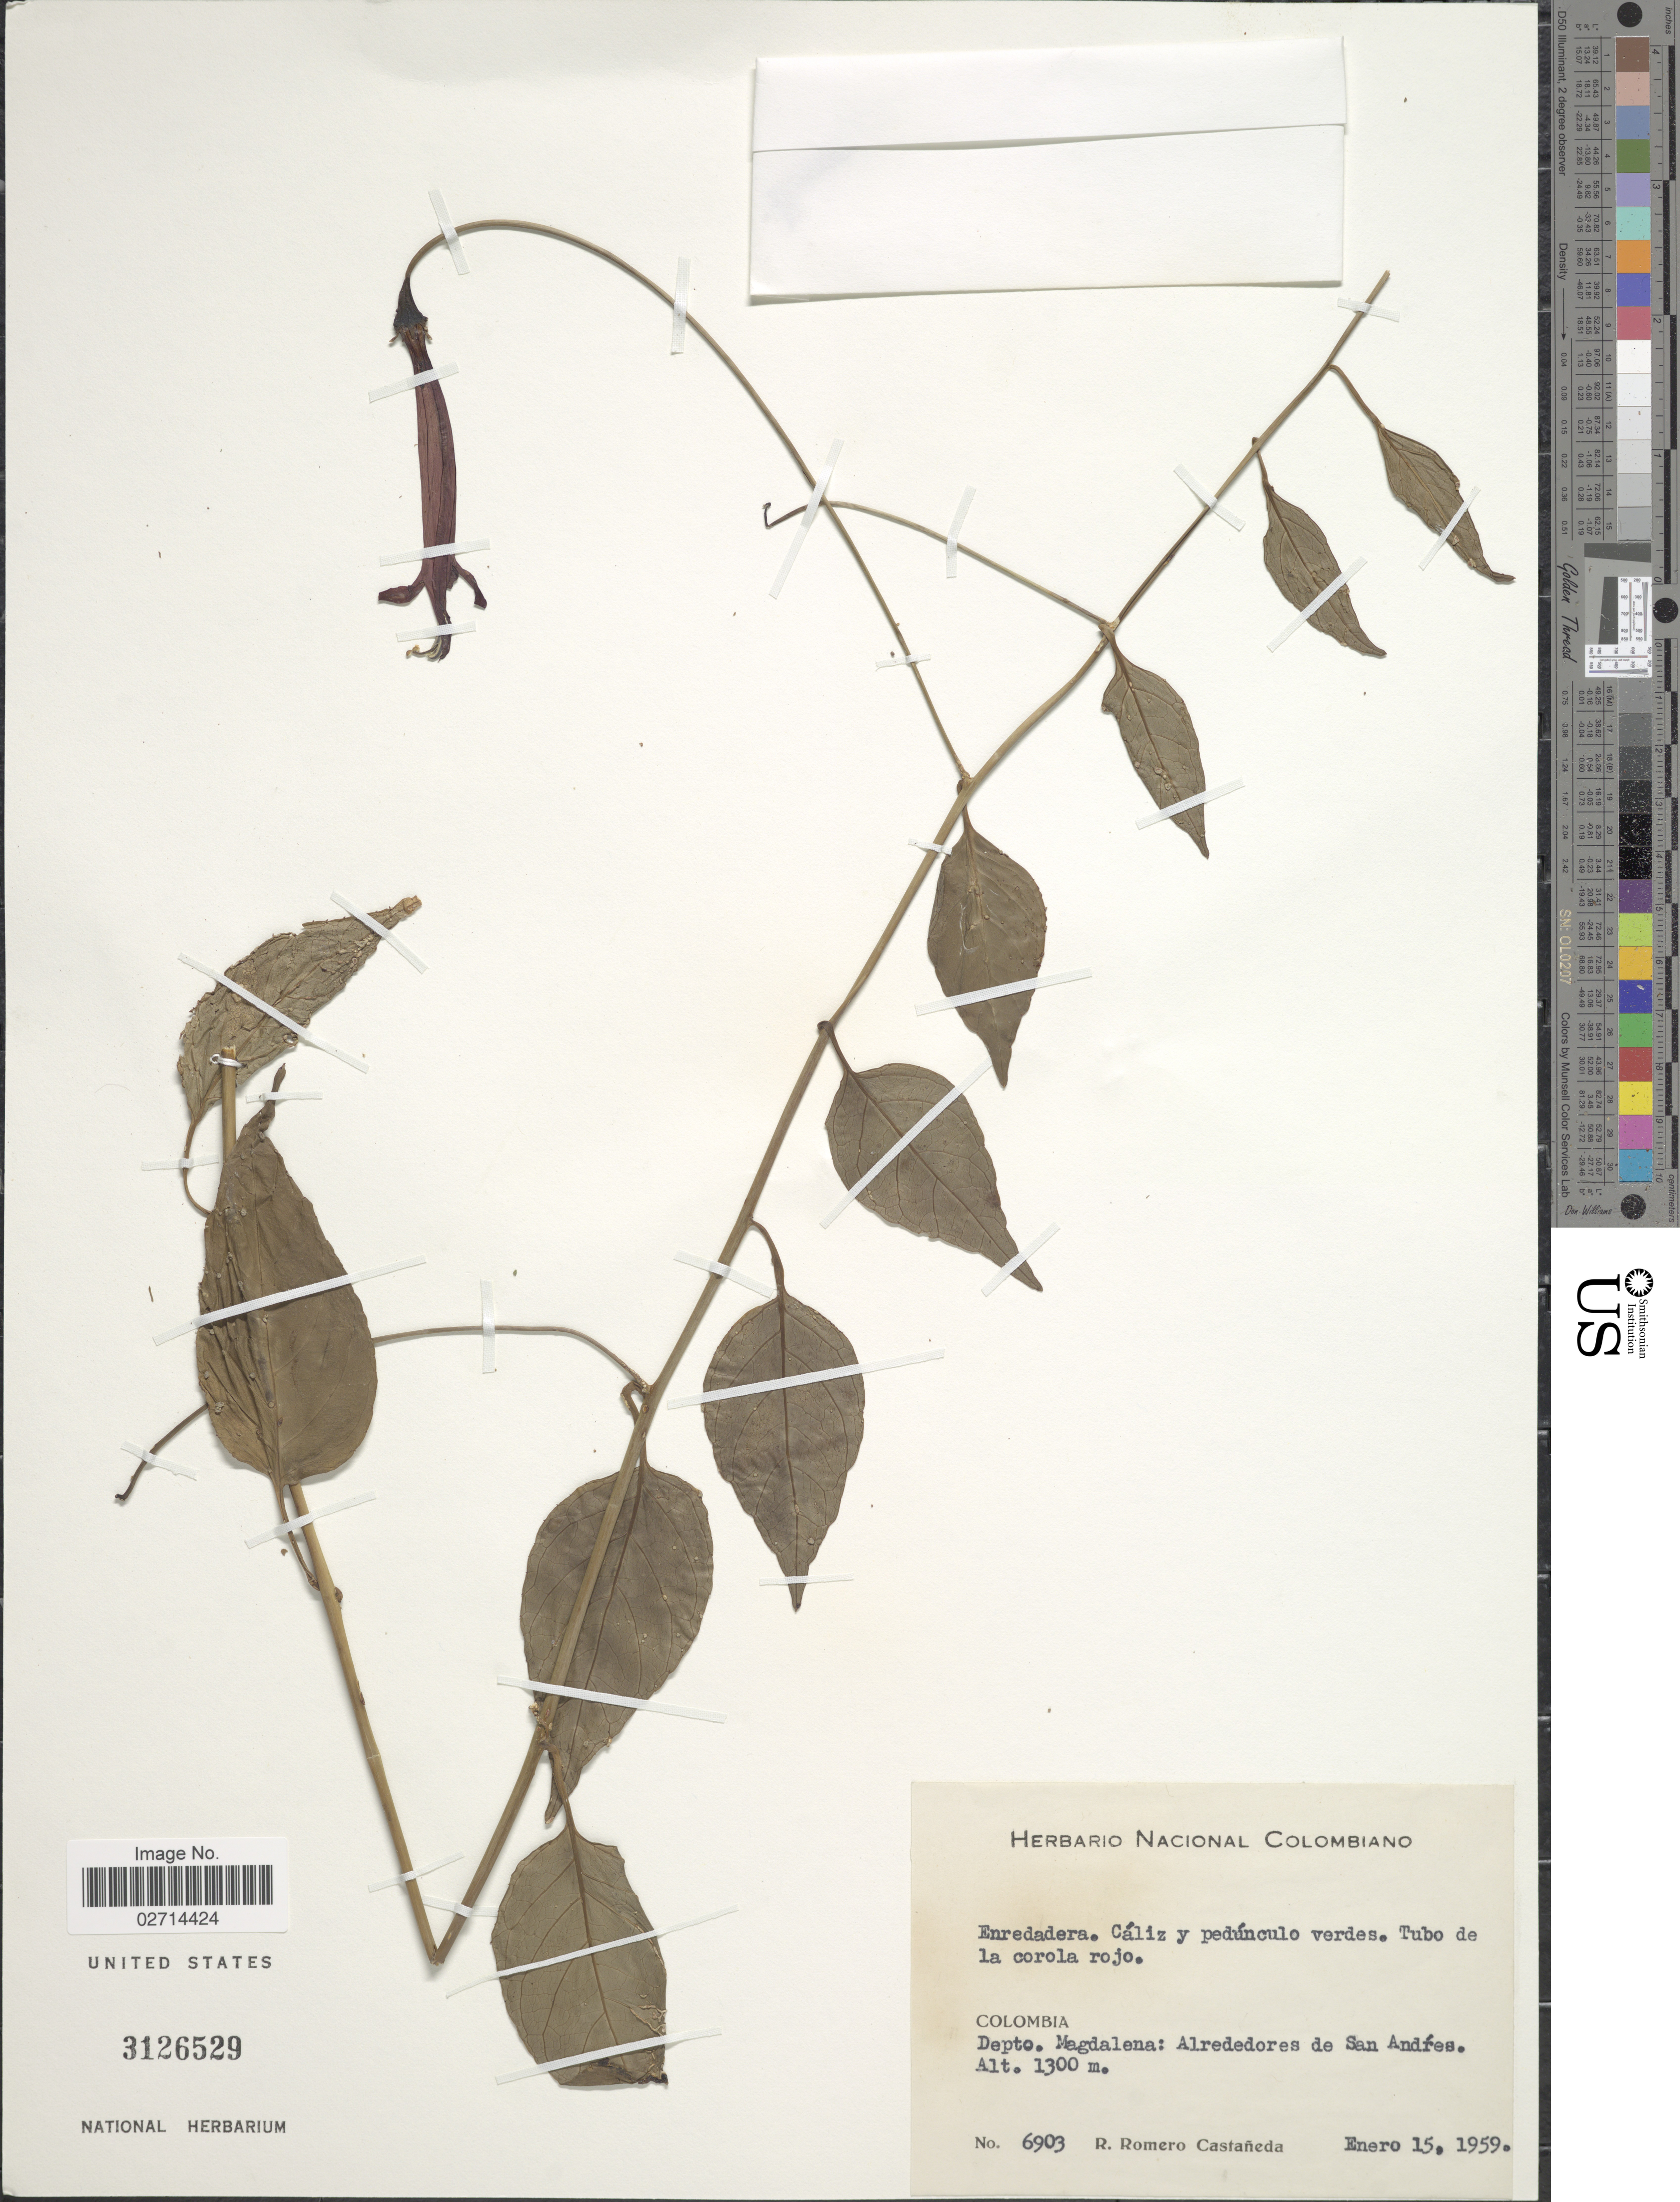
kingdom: Plantae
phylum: Tracheophyta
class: Magnoliopsida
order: Asterales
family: Campanulaceae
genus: Siphocampylus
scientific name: Siphocampylus sp.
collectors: R. Romero Castañeda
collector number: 6903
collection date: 1959-01-15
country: Colombia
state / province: Magdalena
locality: Alrededores de San Andres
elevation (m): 1300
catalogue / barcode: US 3126529